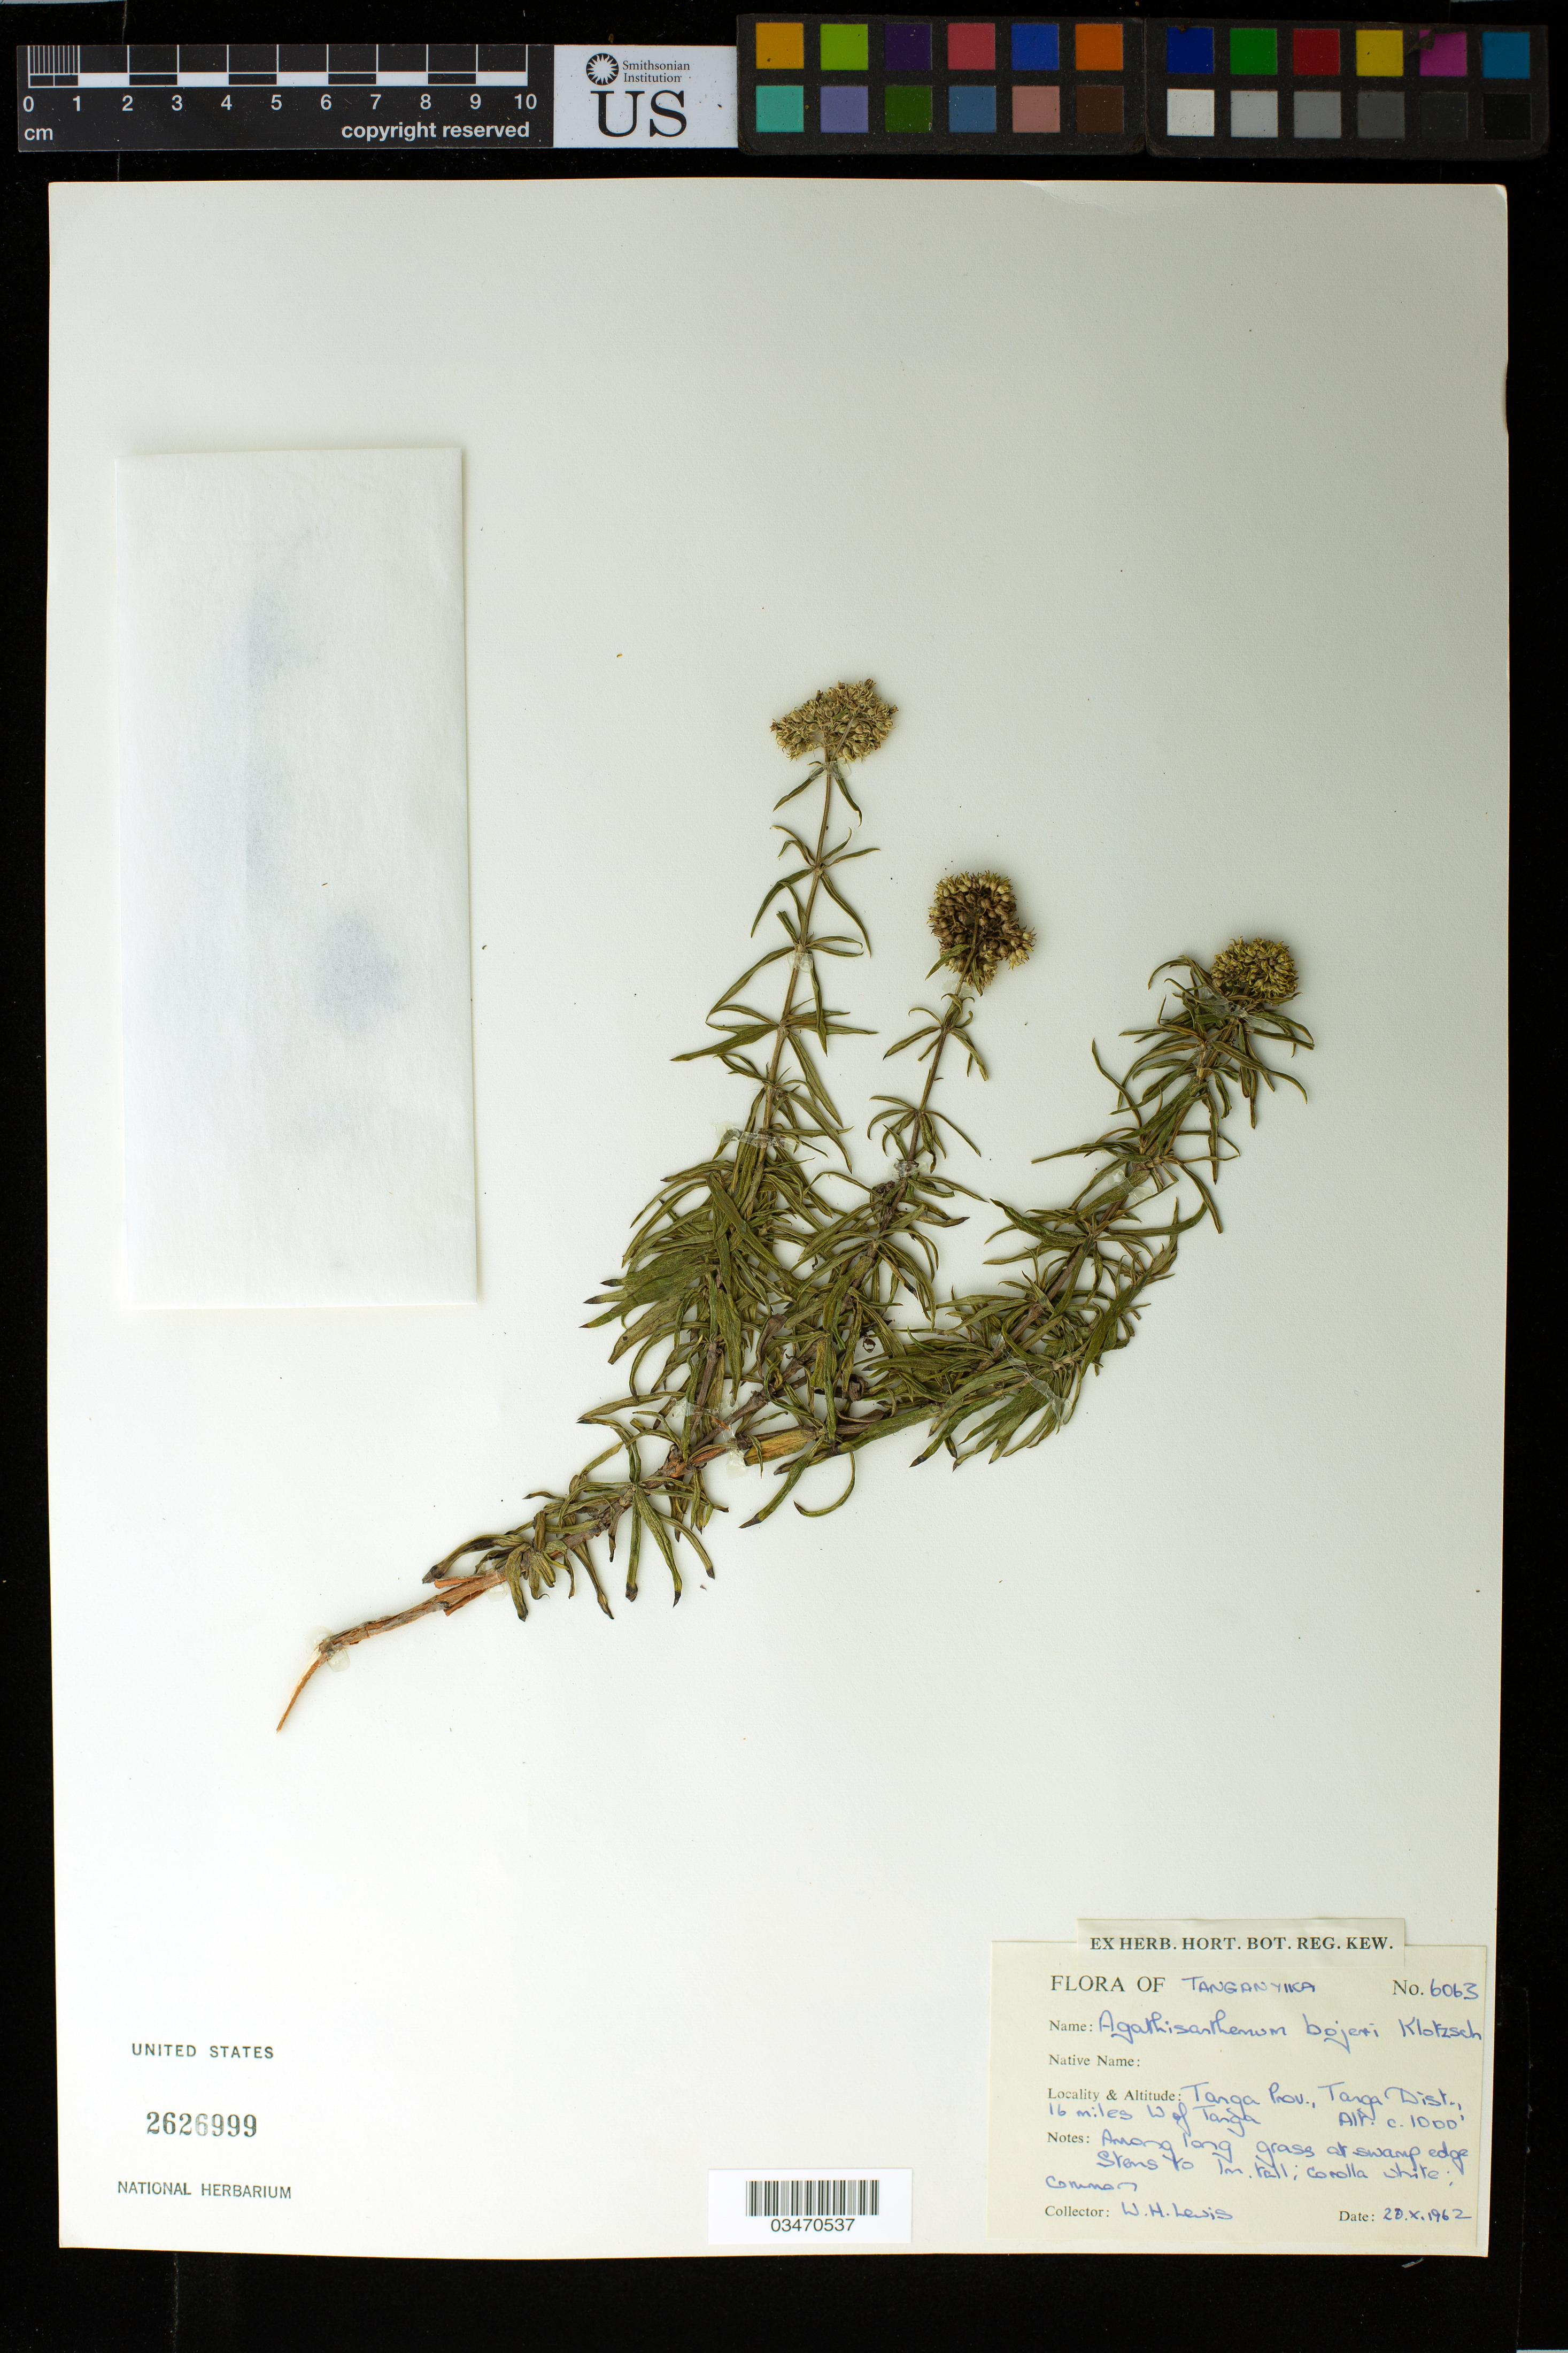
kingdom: Plantae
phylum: Tracheophyta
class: Magnoliopsida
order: Gentianales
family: Rubiaceae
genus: Agathisanthemum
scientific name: Agathisanthemum bojeri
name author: Klotzsch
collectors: W. H. Lewis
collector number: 6063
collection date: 1962-10-20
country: Tanzania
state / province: Tanga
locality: Tanganyika. Tanga Dist., 16 miles W of Tanga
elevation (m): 305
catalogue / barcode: US 2626999